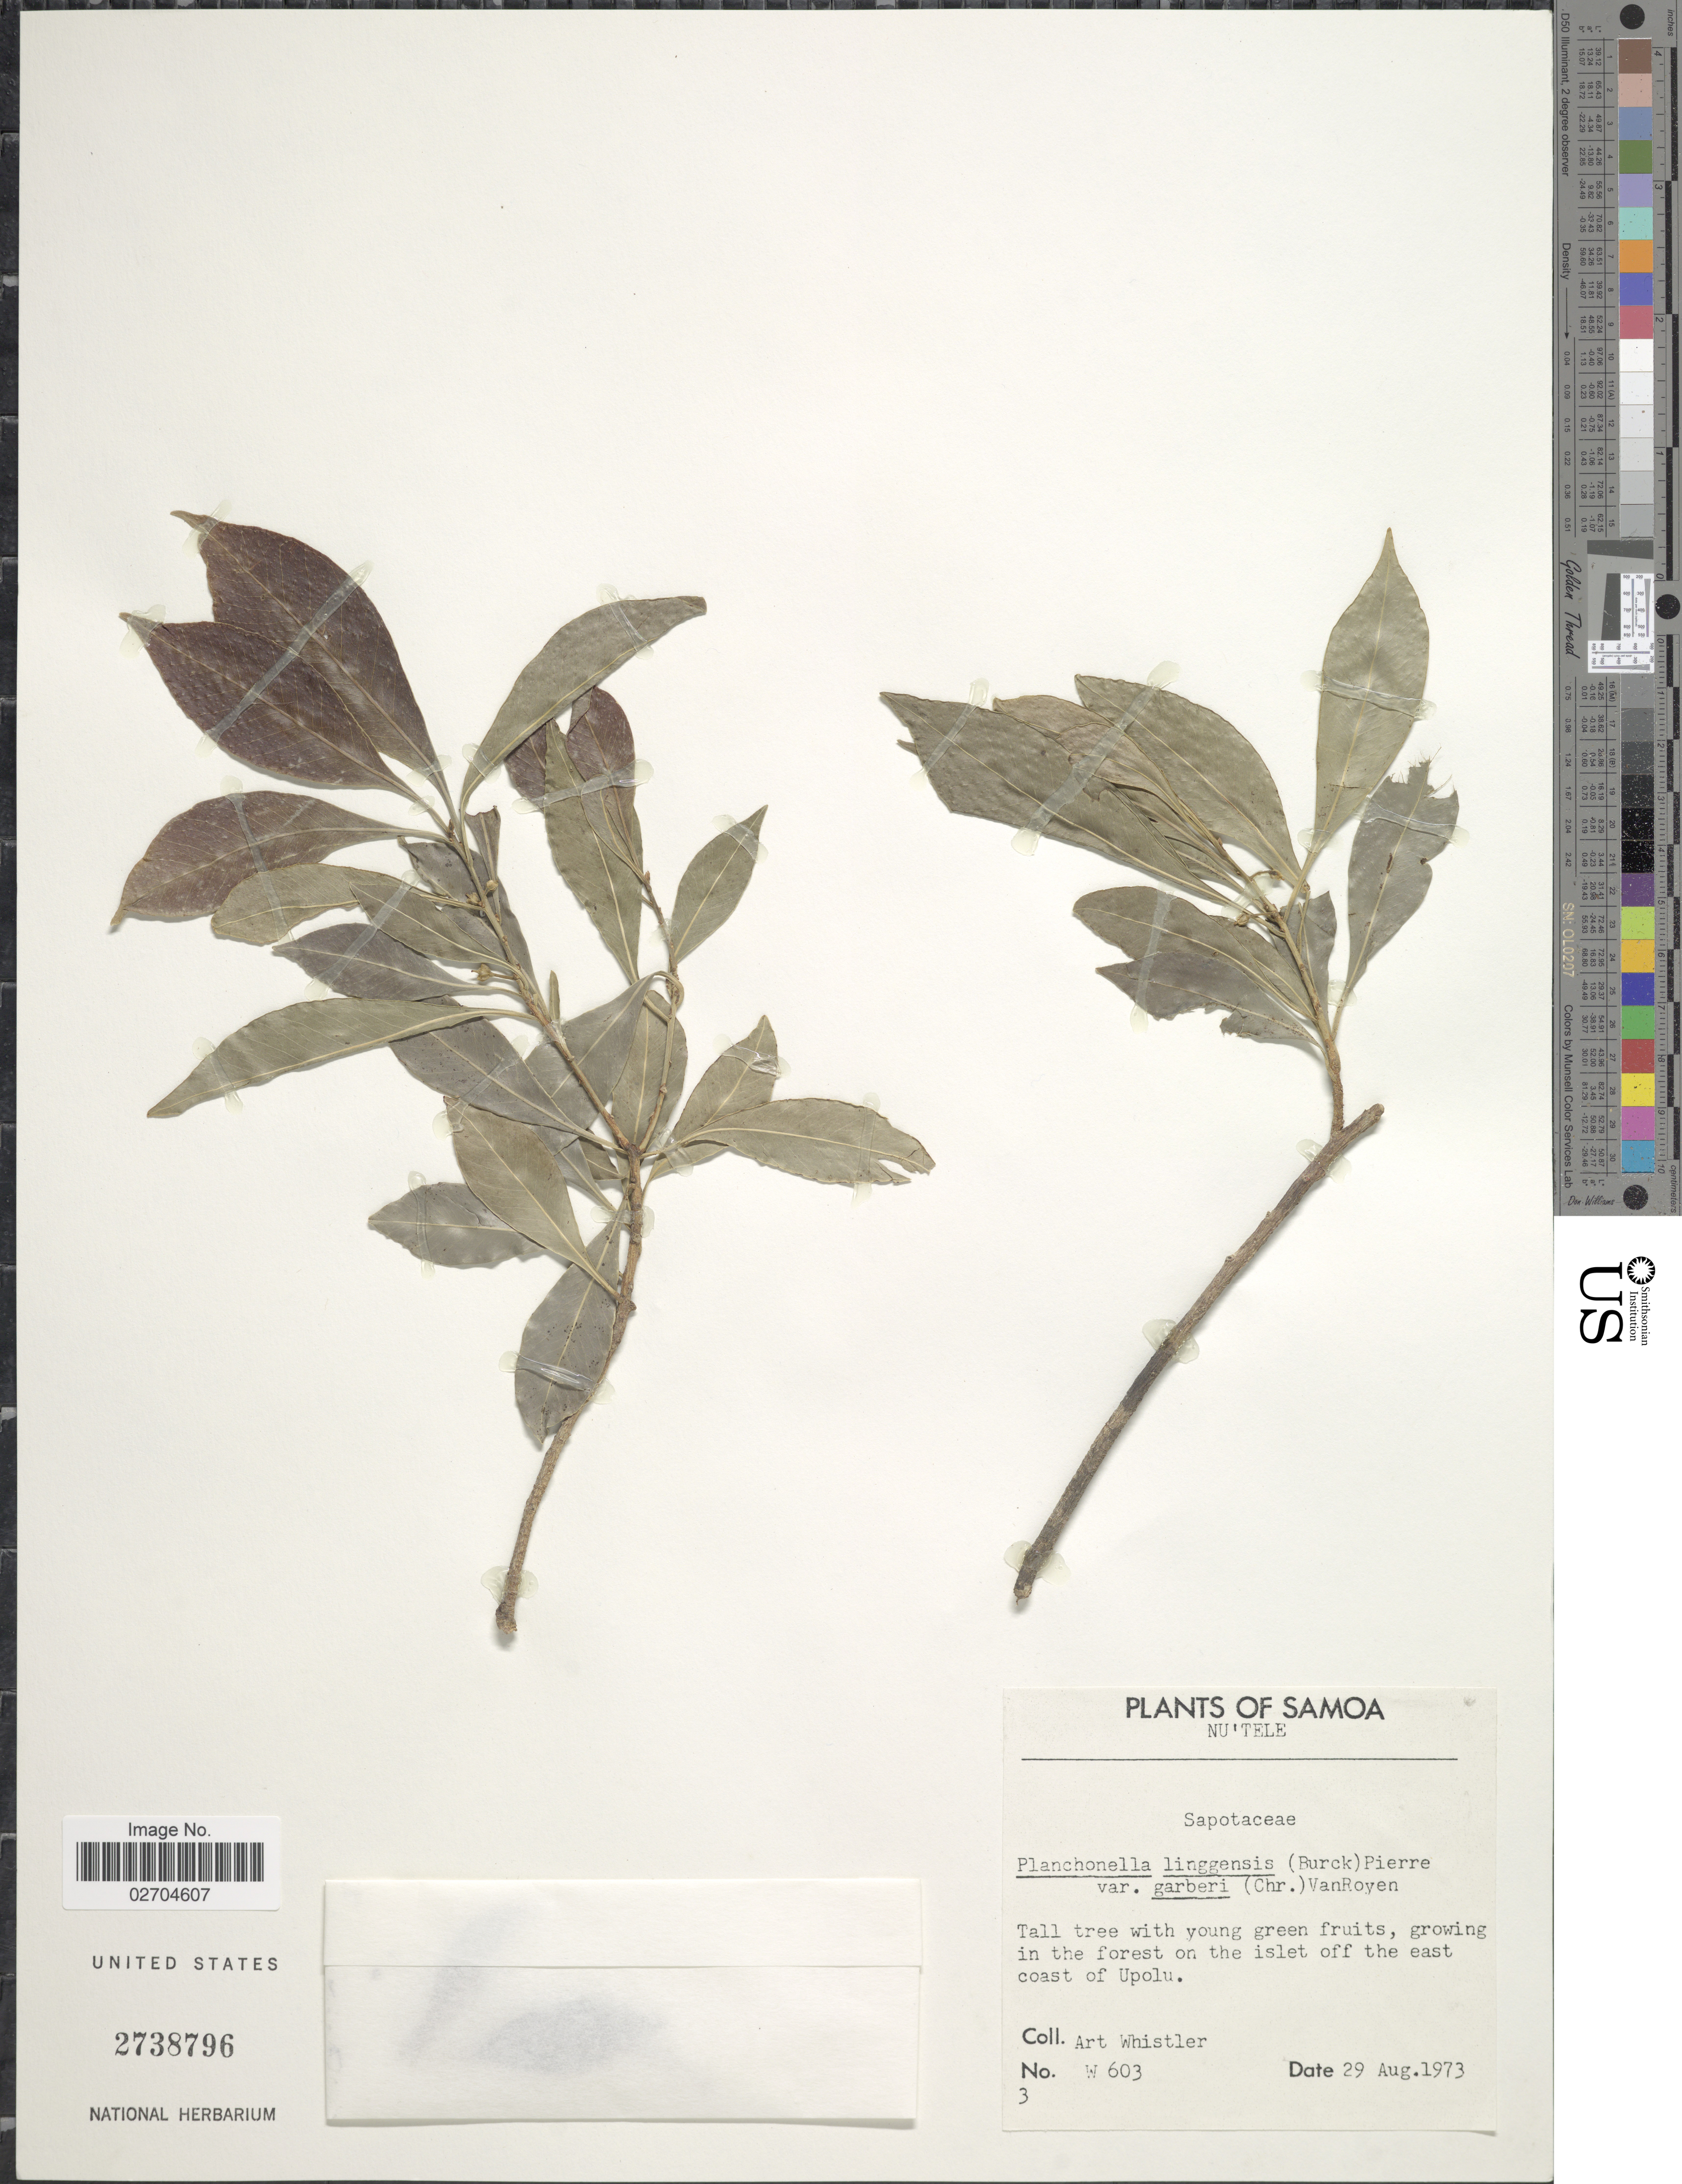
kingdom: Plantae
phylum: Tracheophyta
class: Magnoliopsida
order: Ericales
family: Sapotaceae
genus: Planchonella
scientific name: Planchonella linggensis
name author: (Burck) Pierre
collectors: A. Whistler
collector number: W 603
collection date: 1973-08-29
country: Samoa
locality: Samoa. Nu'tele. On the islet off the east coast of Upolu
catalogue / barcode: US 2738796